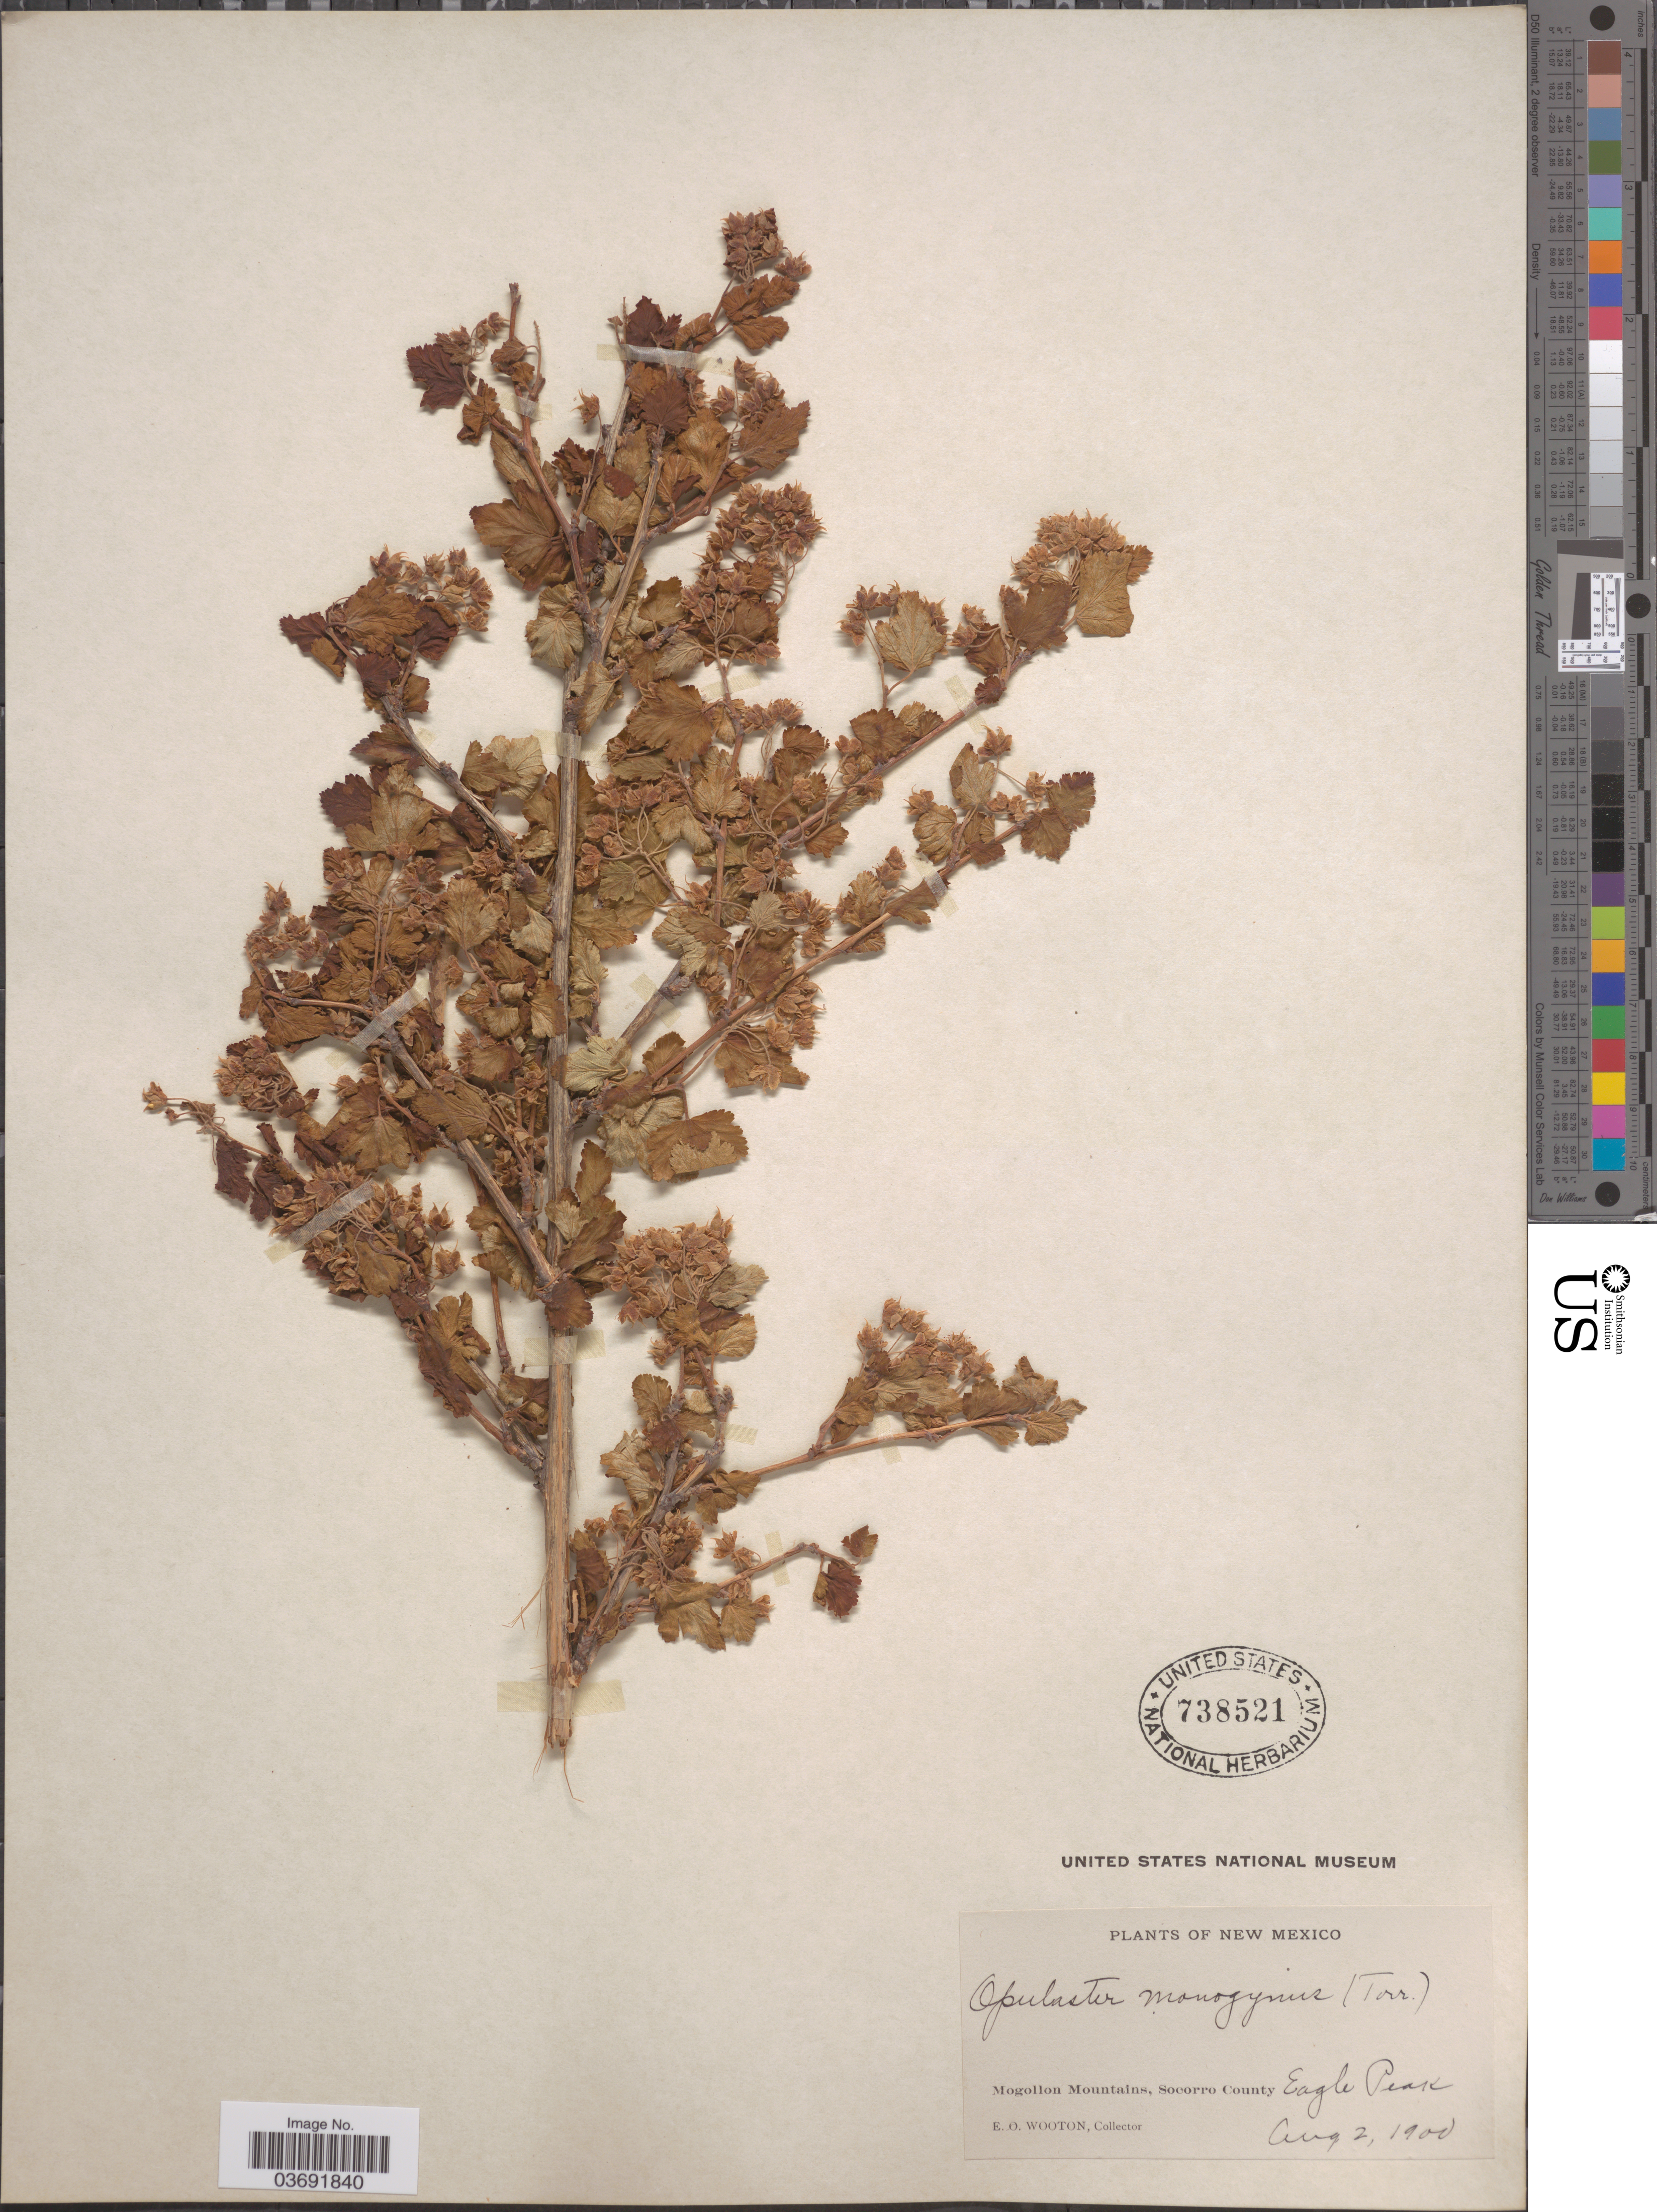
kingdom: Plantae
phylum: Tracheophyta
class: Magnoliopsida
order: Rosales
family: Rosaceae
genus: Physocarpus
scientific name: Physocarpus monogynus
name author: (Torr.) J.M. Coult.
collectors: E. O. Wooton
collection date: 1900-08-02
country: United States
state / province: New Mexico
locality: Mogollon Mountains, Socorro County. Eagle Peak.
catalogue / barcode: US 738521